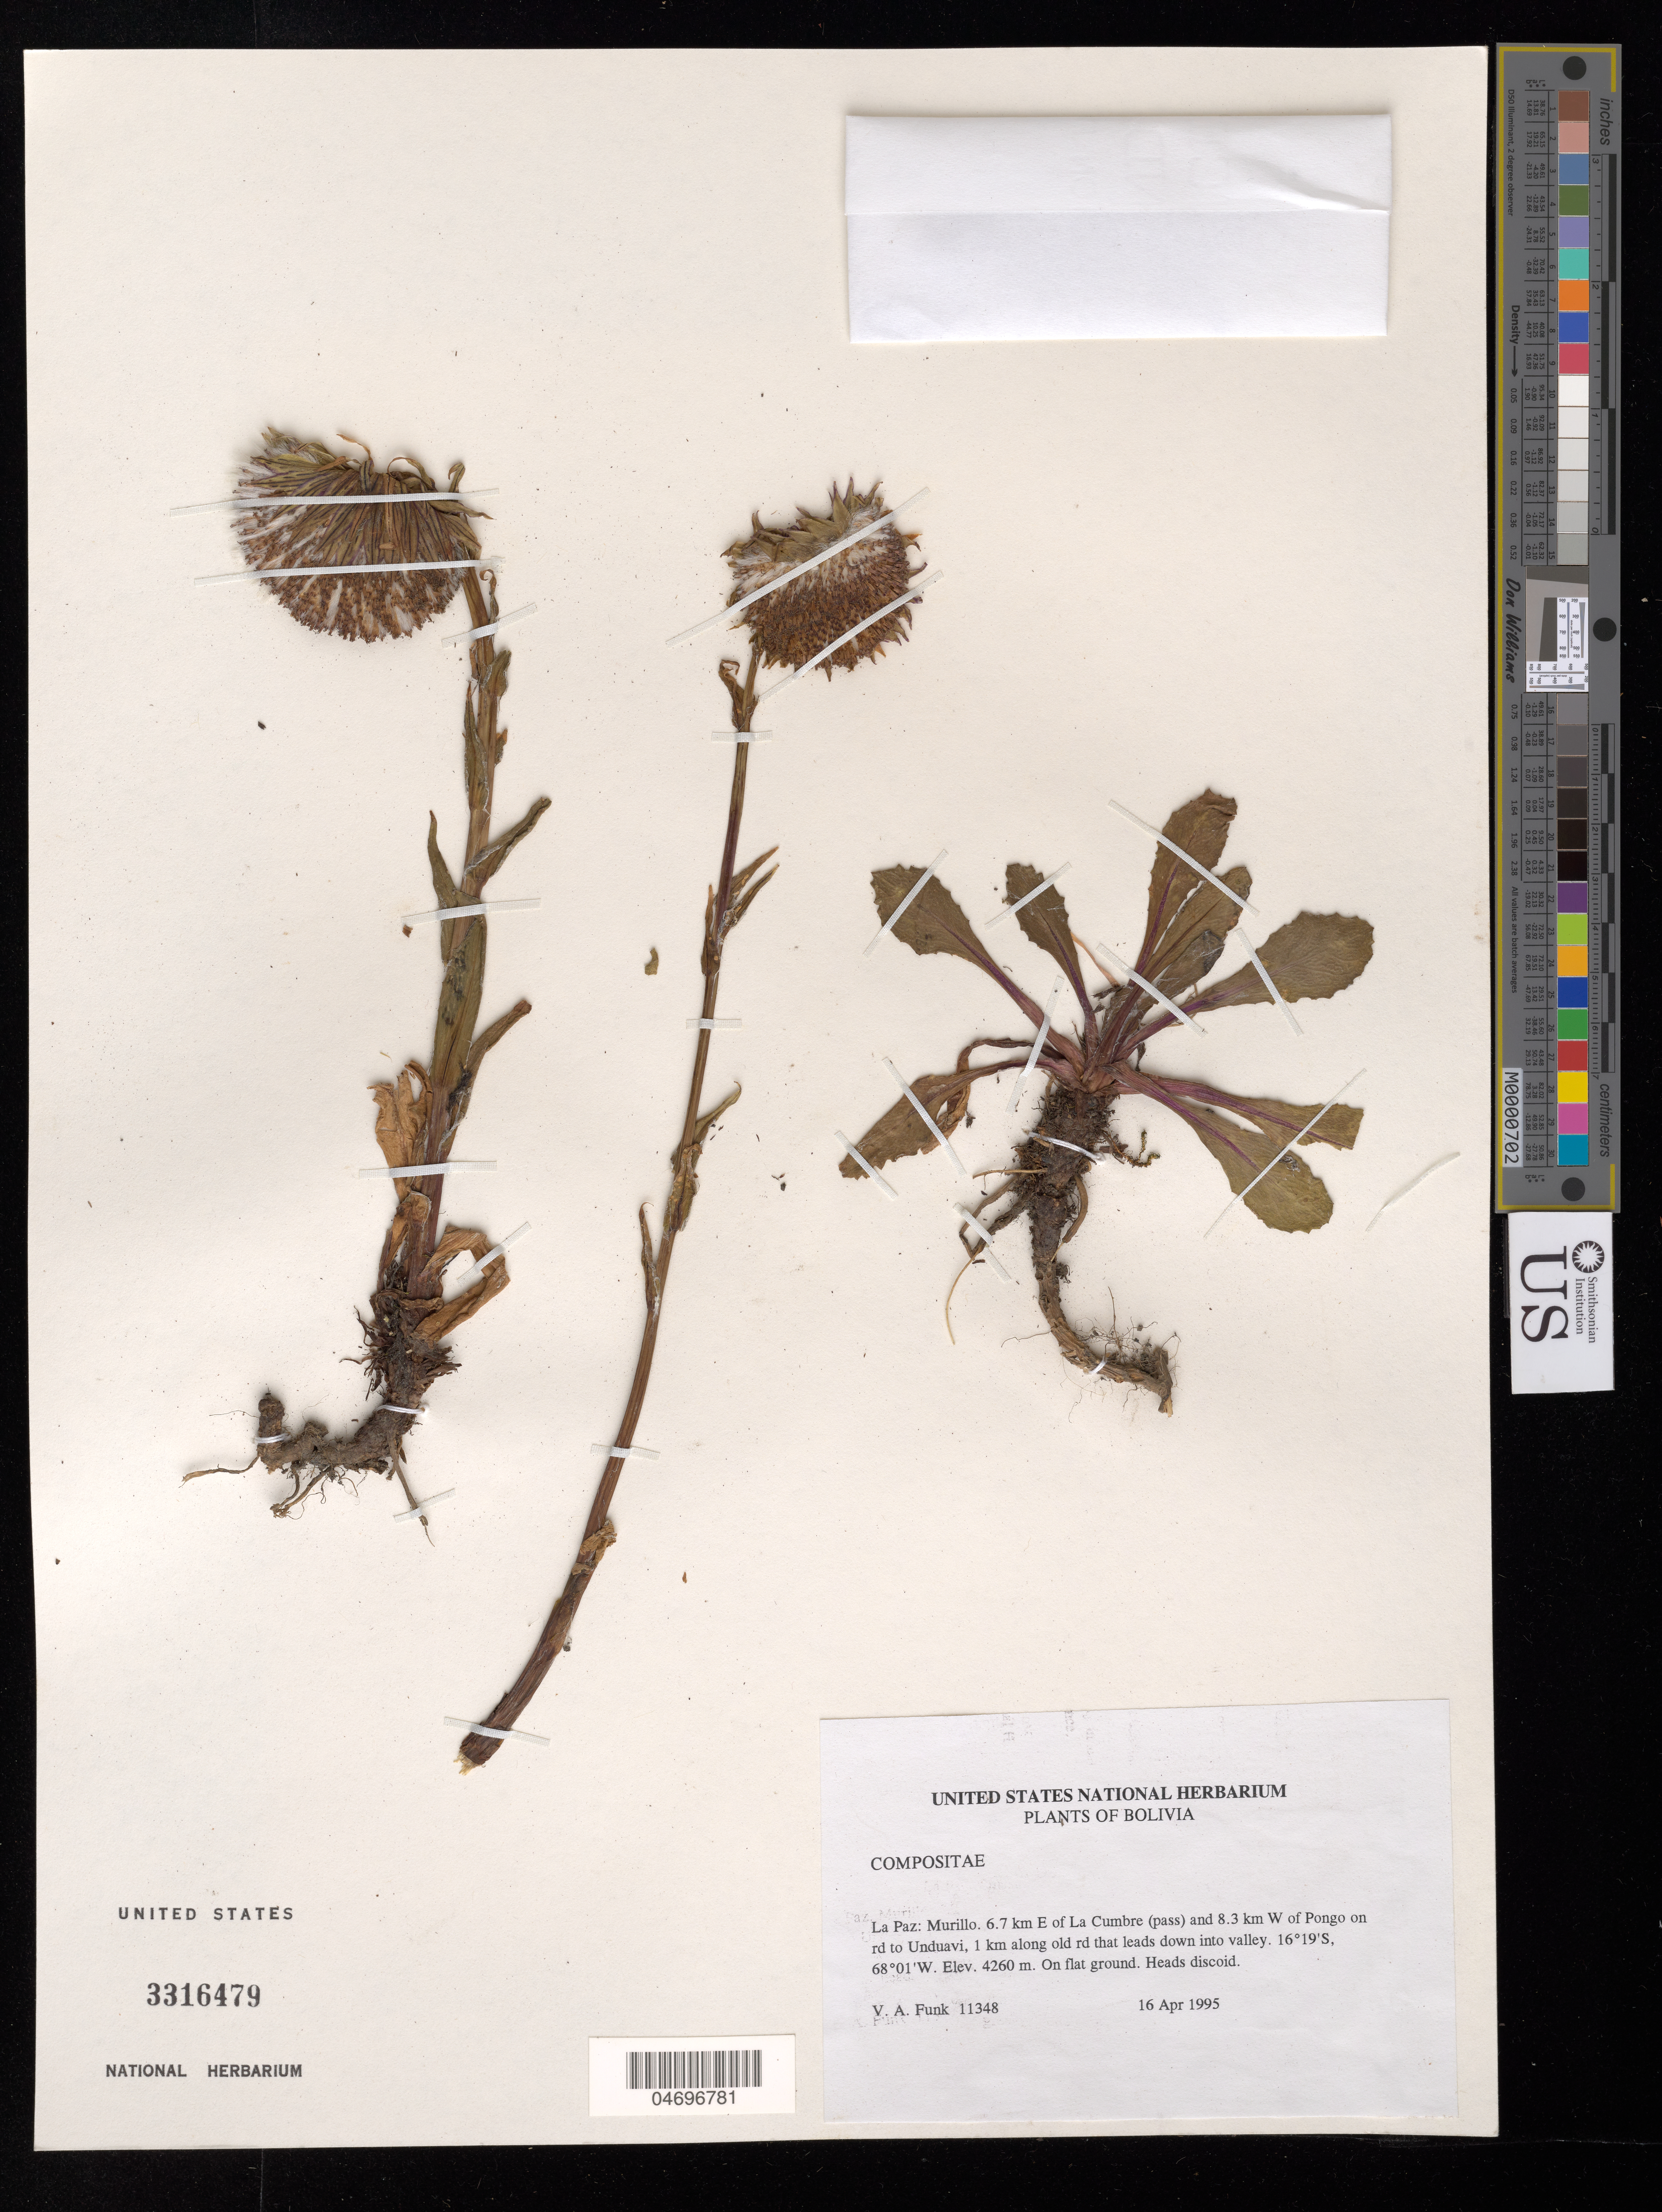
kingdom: Plantae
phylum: Tracheophyta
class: Magnoliopsida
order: Asterales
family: Asteraceae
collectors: V. Funk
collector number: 11348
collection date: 1995-04-16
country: Bolivia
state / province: La Paz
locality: Murillo. 6.7 km E of La Cumbre (pass) and 8.3 km W of Pongo on rd to Unduavi, 1 km along old rd that leads down into valley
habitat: On flat ground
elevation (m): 4260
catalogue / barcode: US 3316479